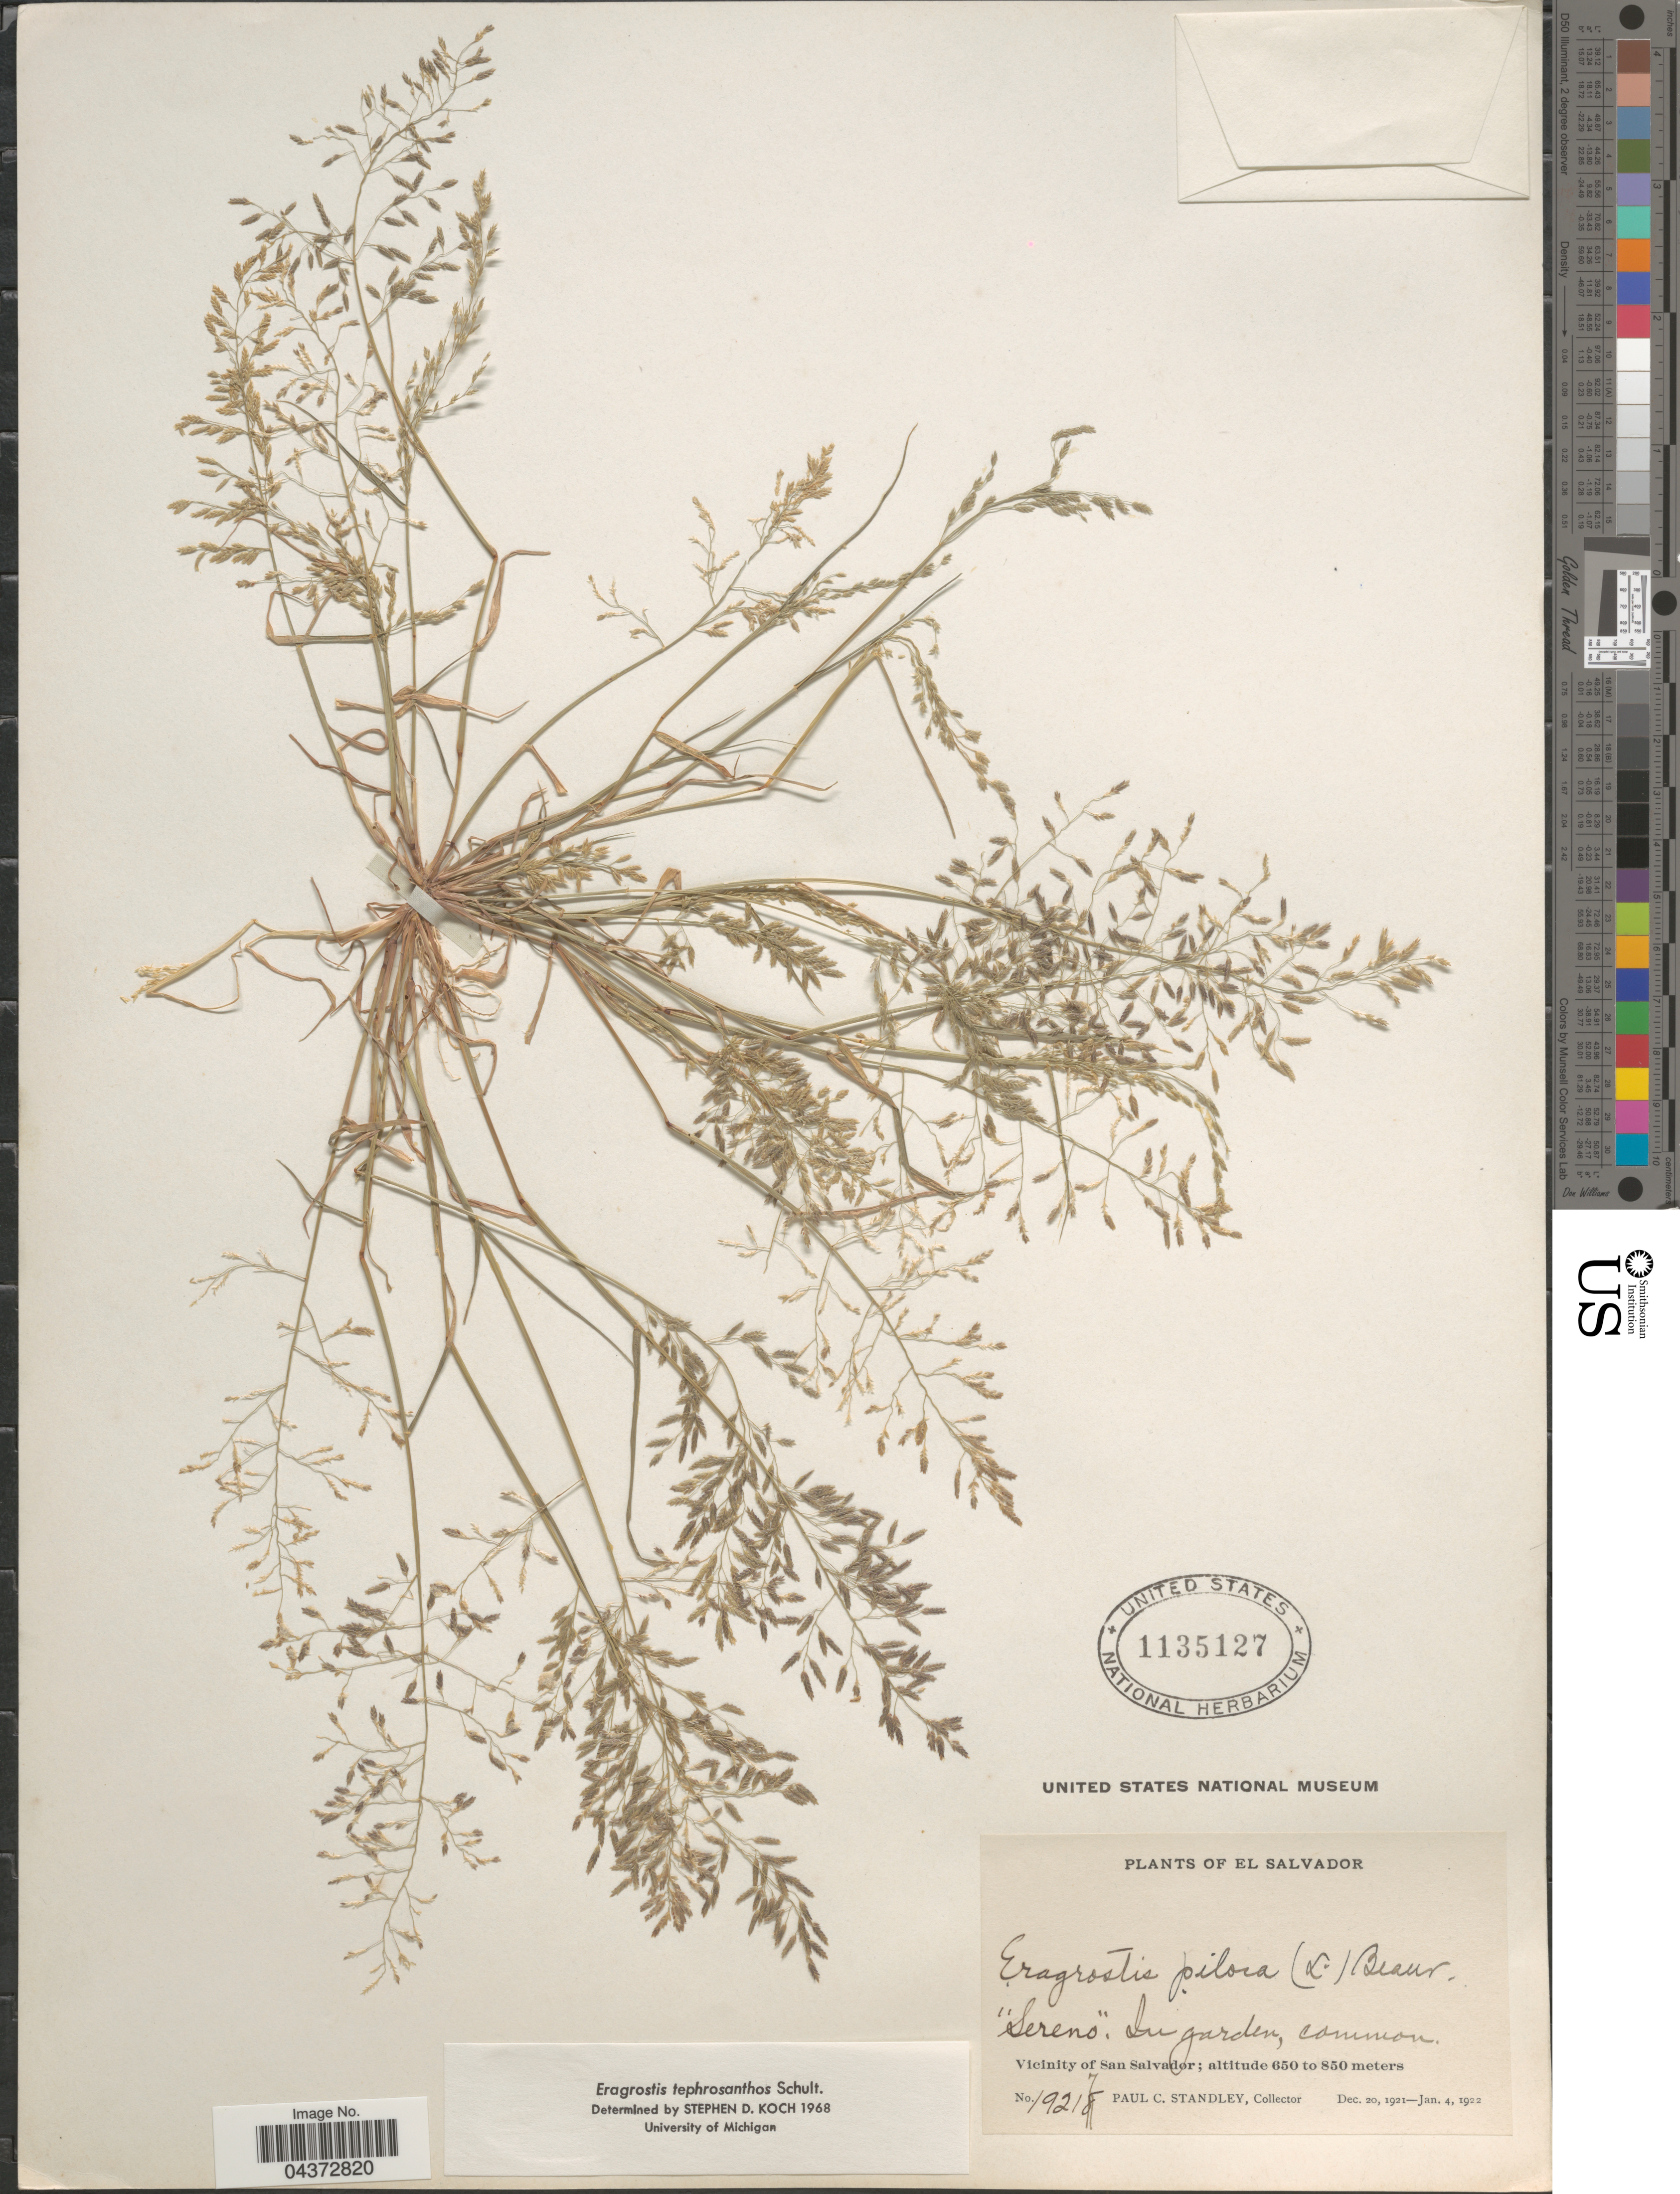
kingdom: Plantae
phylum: Tracheophyta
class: Liliopsida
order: Poales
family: Poaceae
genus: Eragrostis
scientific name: Eragrostis pectinacea var. miserrima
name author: (E. Fourn.) Reeder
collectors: P. C. Standley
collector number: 19217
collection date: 1921-12-20/1922-01-04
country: El Salvador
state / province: San Salvador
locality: In garden. Vicinity of San Salvador.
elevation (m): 650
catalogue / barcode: US 1135127